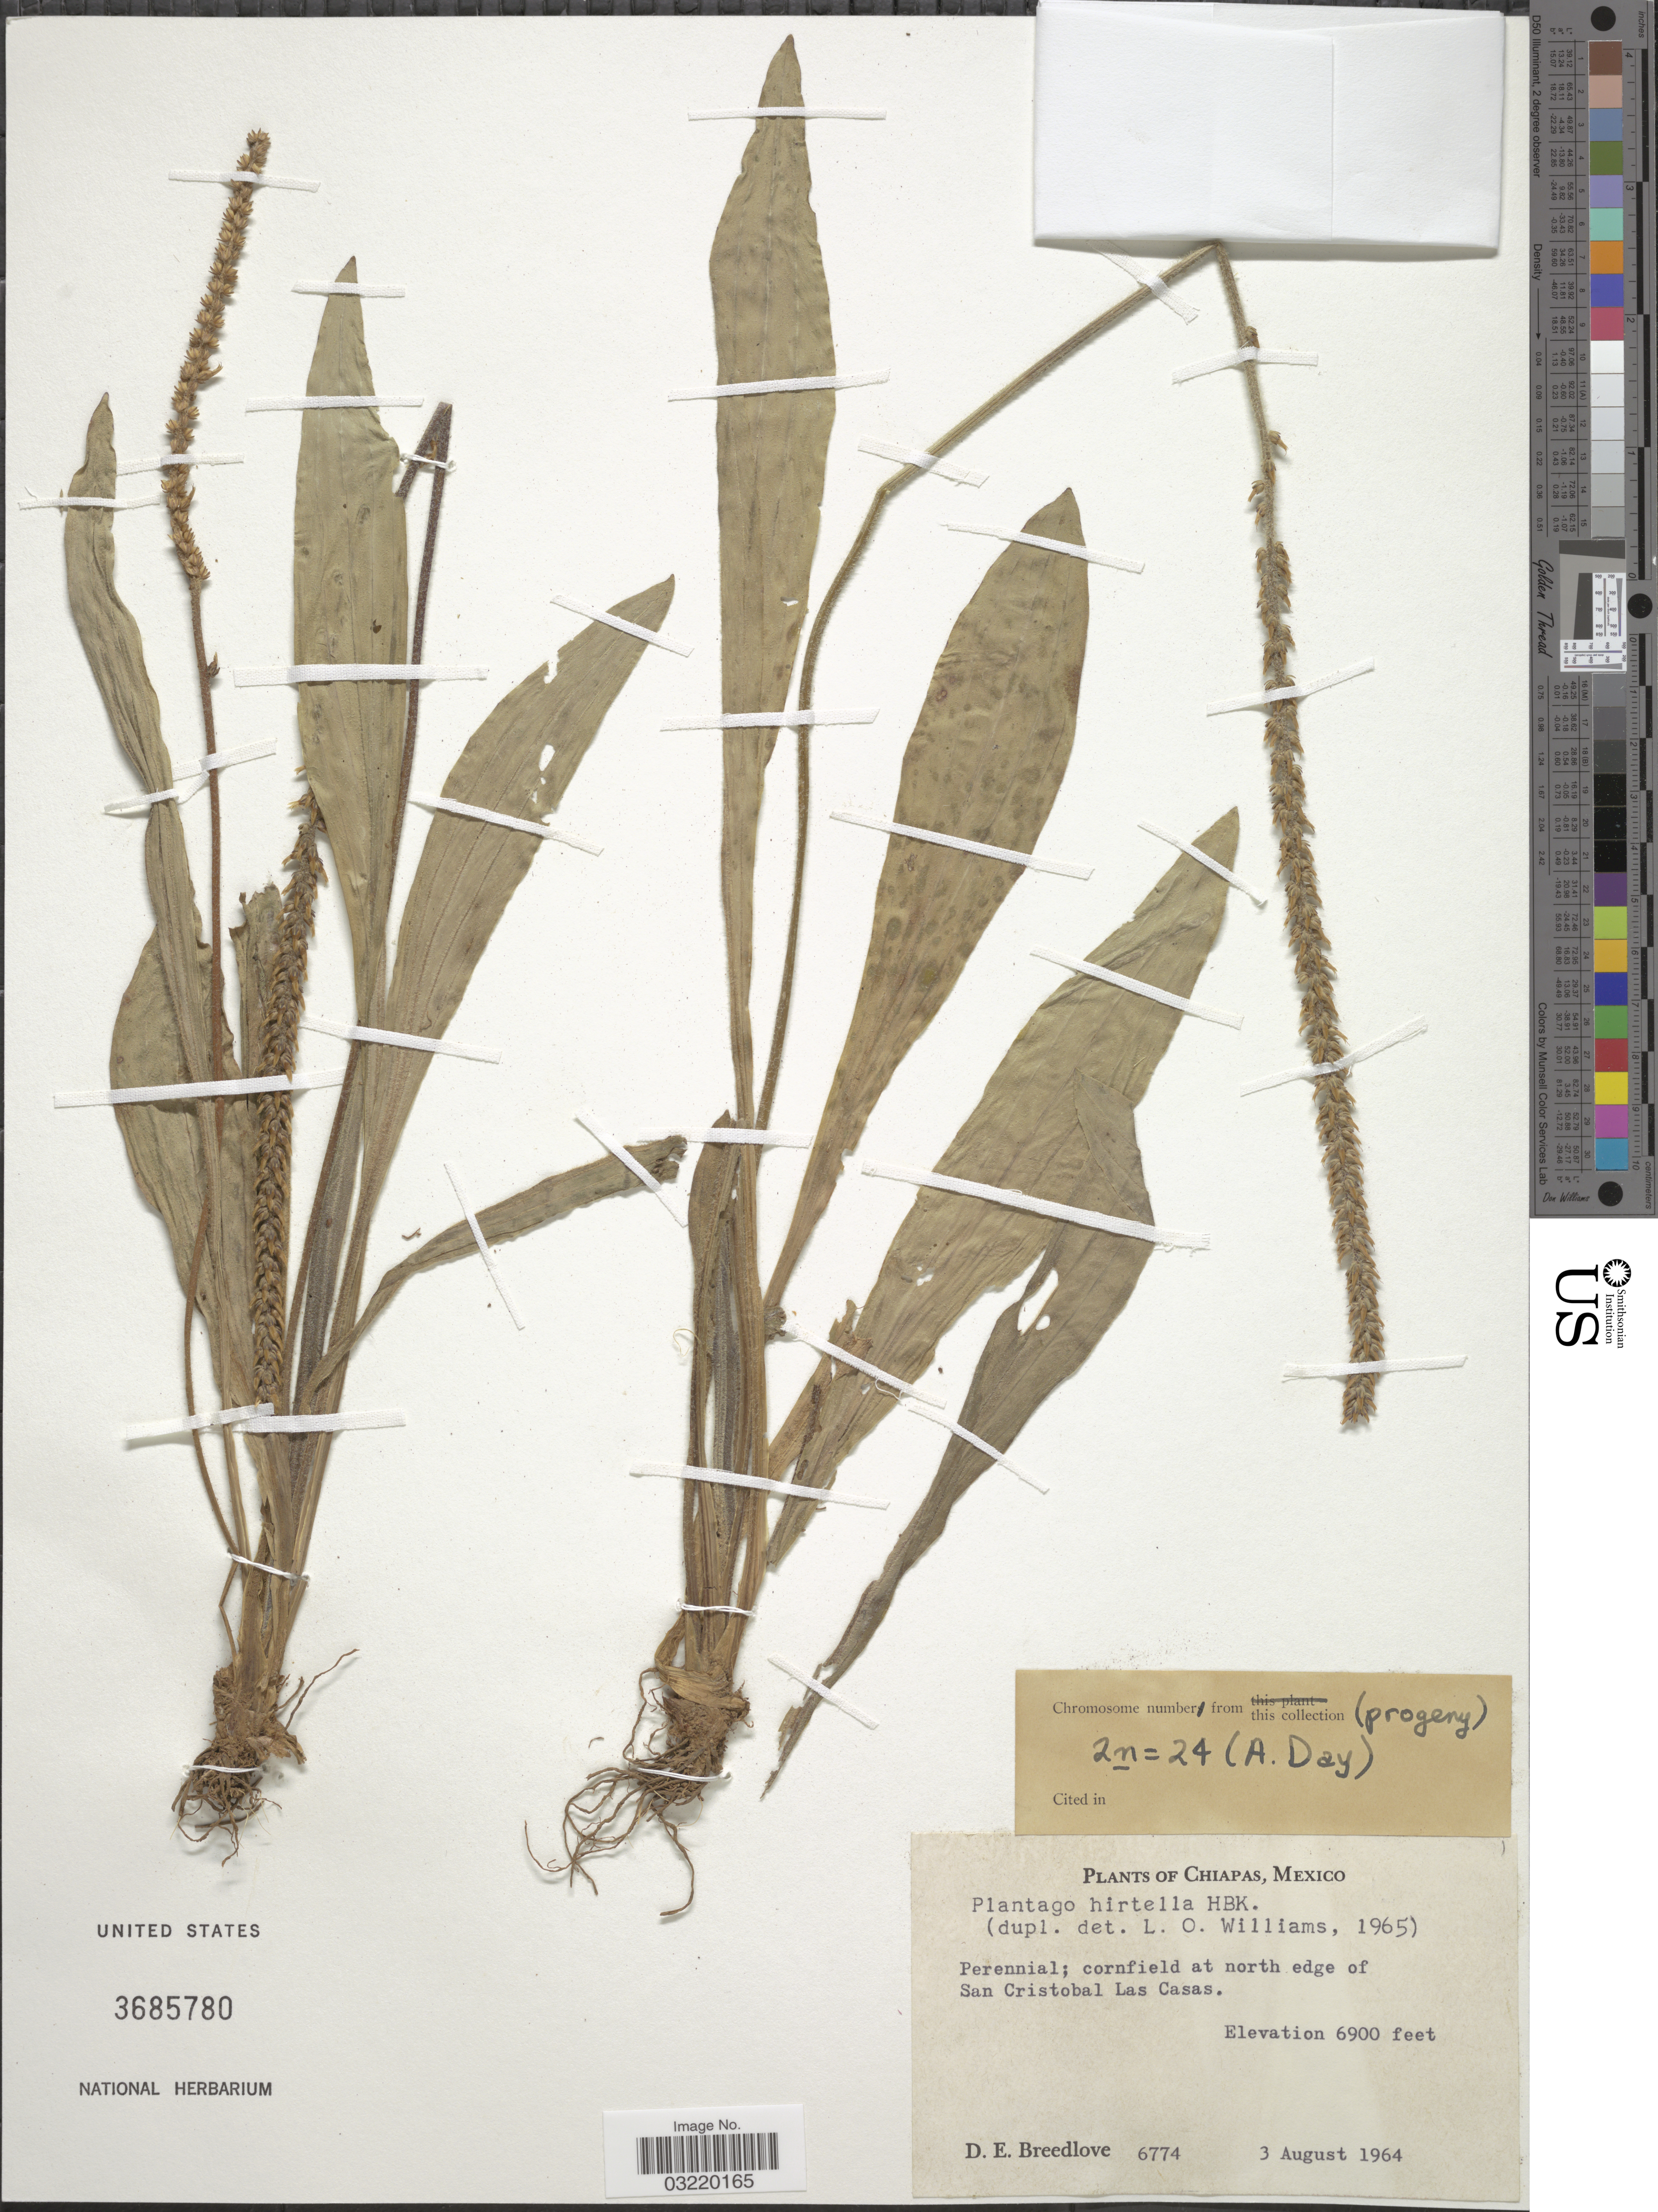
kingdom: Plantae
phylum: Tracheophyta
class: Magnoliopsida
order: Lamiales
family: Plantaginaceae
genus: Plantago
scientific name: Plantago hirtella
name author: Kunth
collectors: D. E. Breedlove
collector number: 6774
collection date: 1964-08-03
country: Mexico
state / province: Chiapas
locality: Cornfield at north edge of San Cristobal Las Casas.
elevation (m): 2103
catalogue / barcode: US 3685780